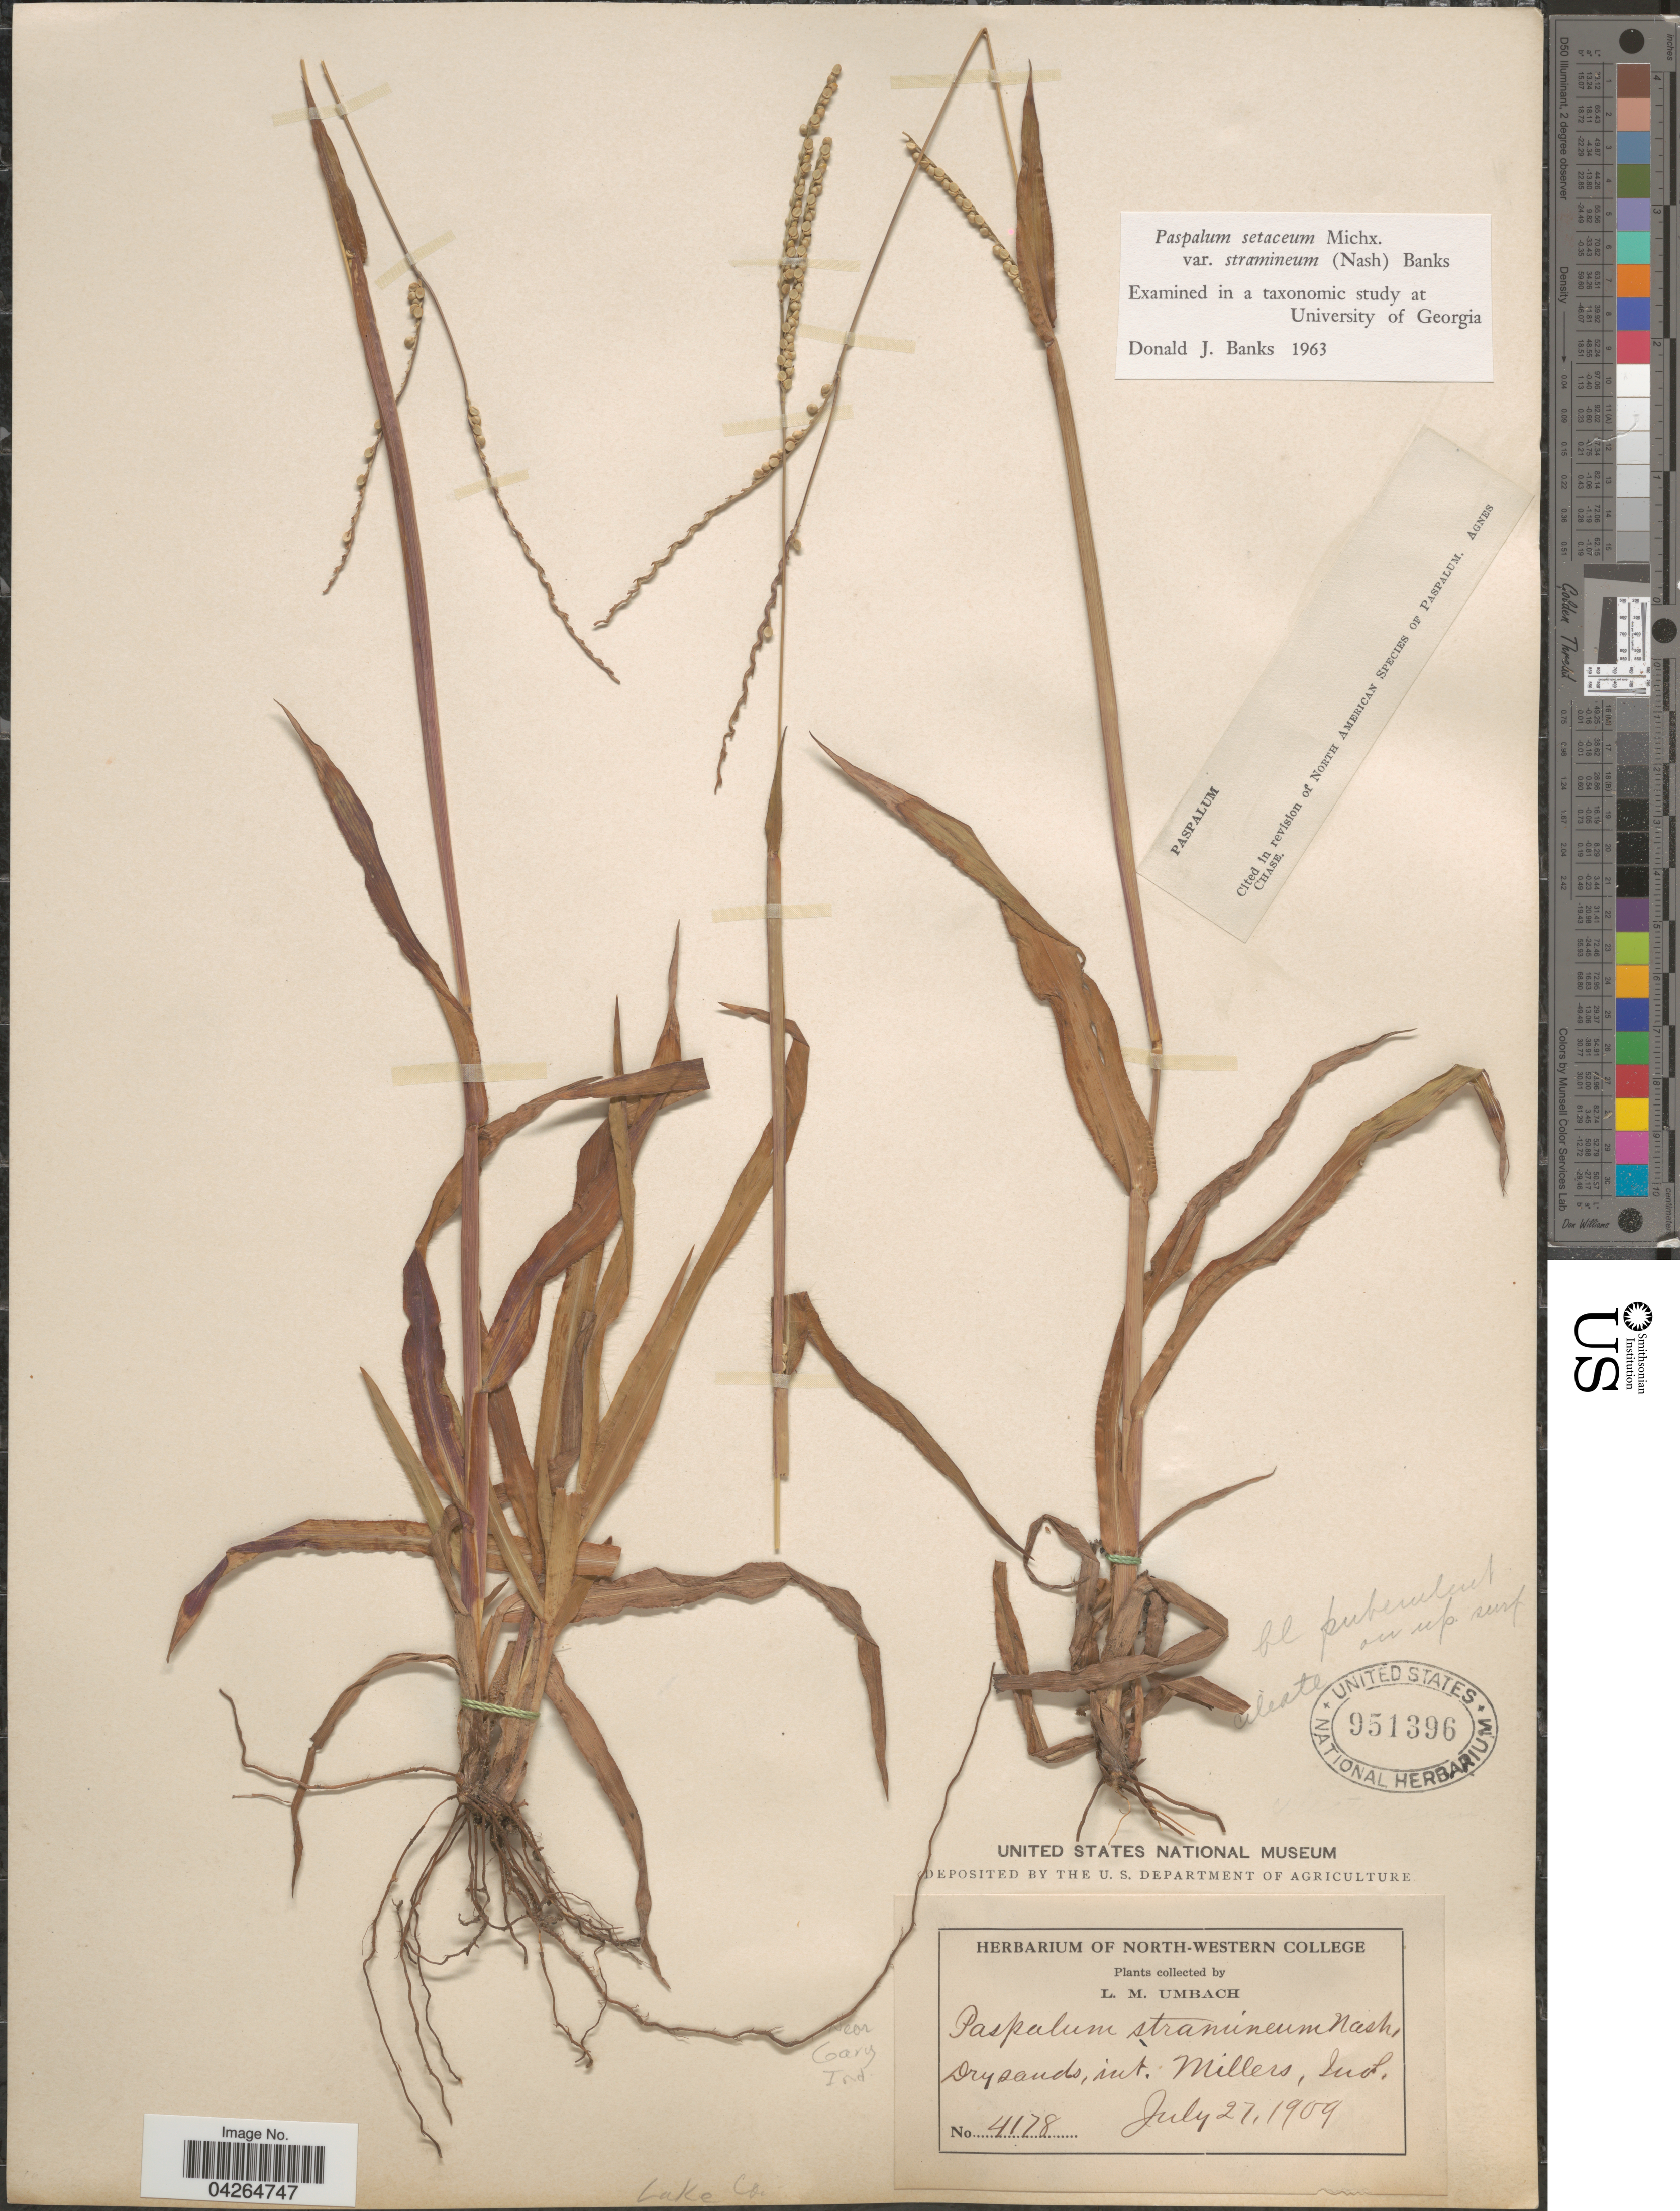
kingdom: Plantae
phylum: Tracheophyta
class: Liliopsida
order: Poales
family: Poaceae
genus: Paspalum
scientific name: Paspalum setaceum var. stramineum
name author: (Nash) D.J. Banks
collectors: L. M. Umbach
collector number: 4178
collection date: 1909-07-27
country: United States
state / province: Indiana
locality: int. Millers. Near Gary. Lake Co.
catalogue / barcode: US 951396